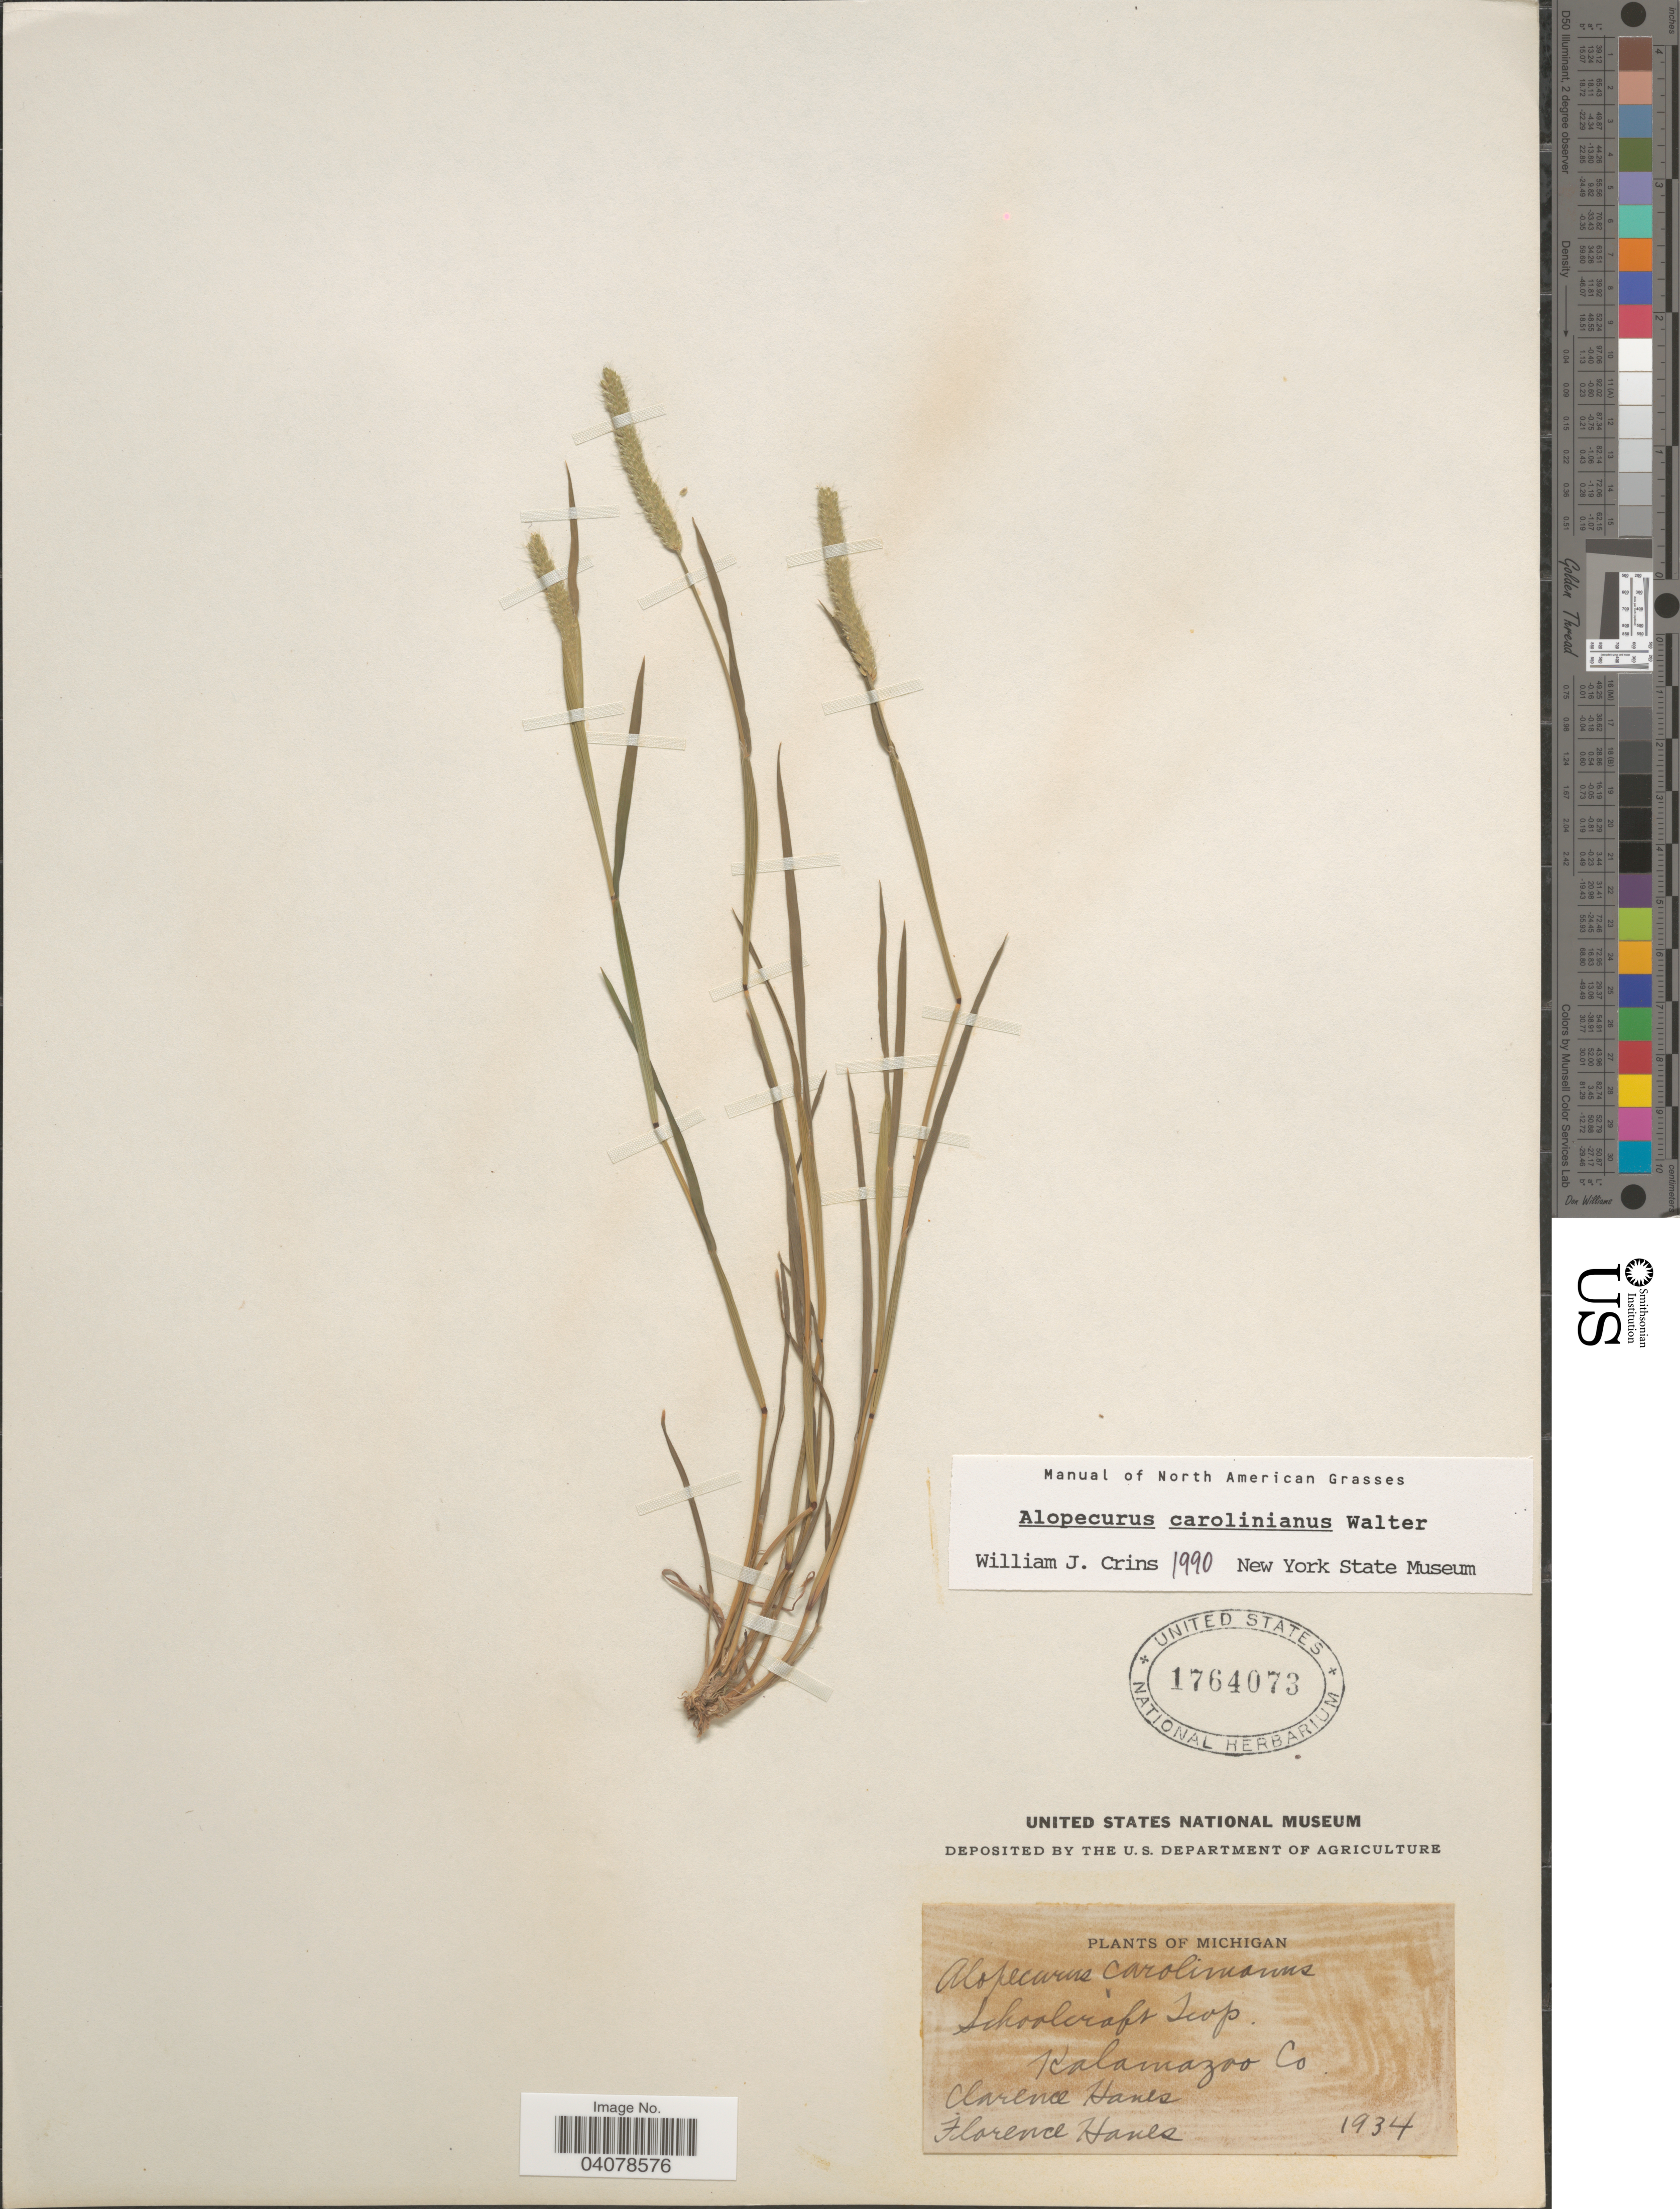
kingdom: Plantae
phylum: Tracheophyta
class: Liliopsida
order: Poales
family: Poaceae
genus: Alopecurus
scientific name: Alopecurus carolinianus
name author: Walter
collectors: C. Hanes & F. Hanes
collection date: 1934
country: United States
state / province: Michigan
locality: Schoolcraft Twp. Kalamazoo Co.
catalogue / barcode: US 1764073